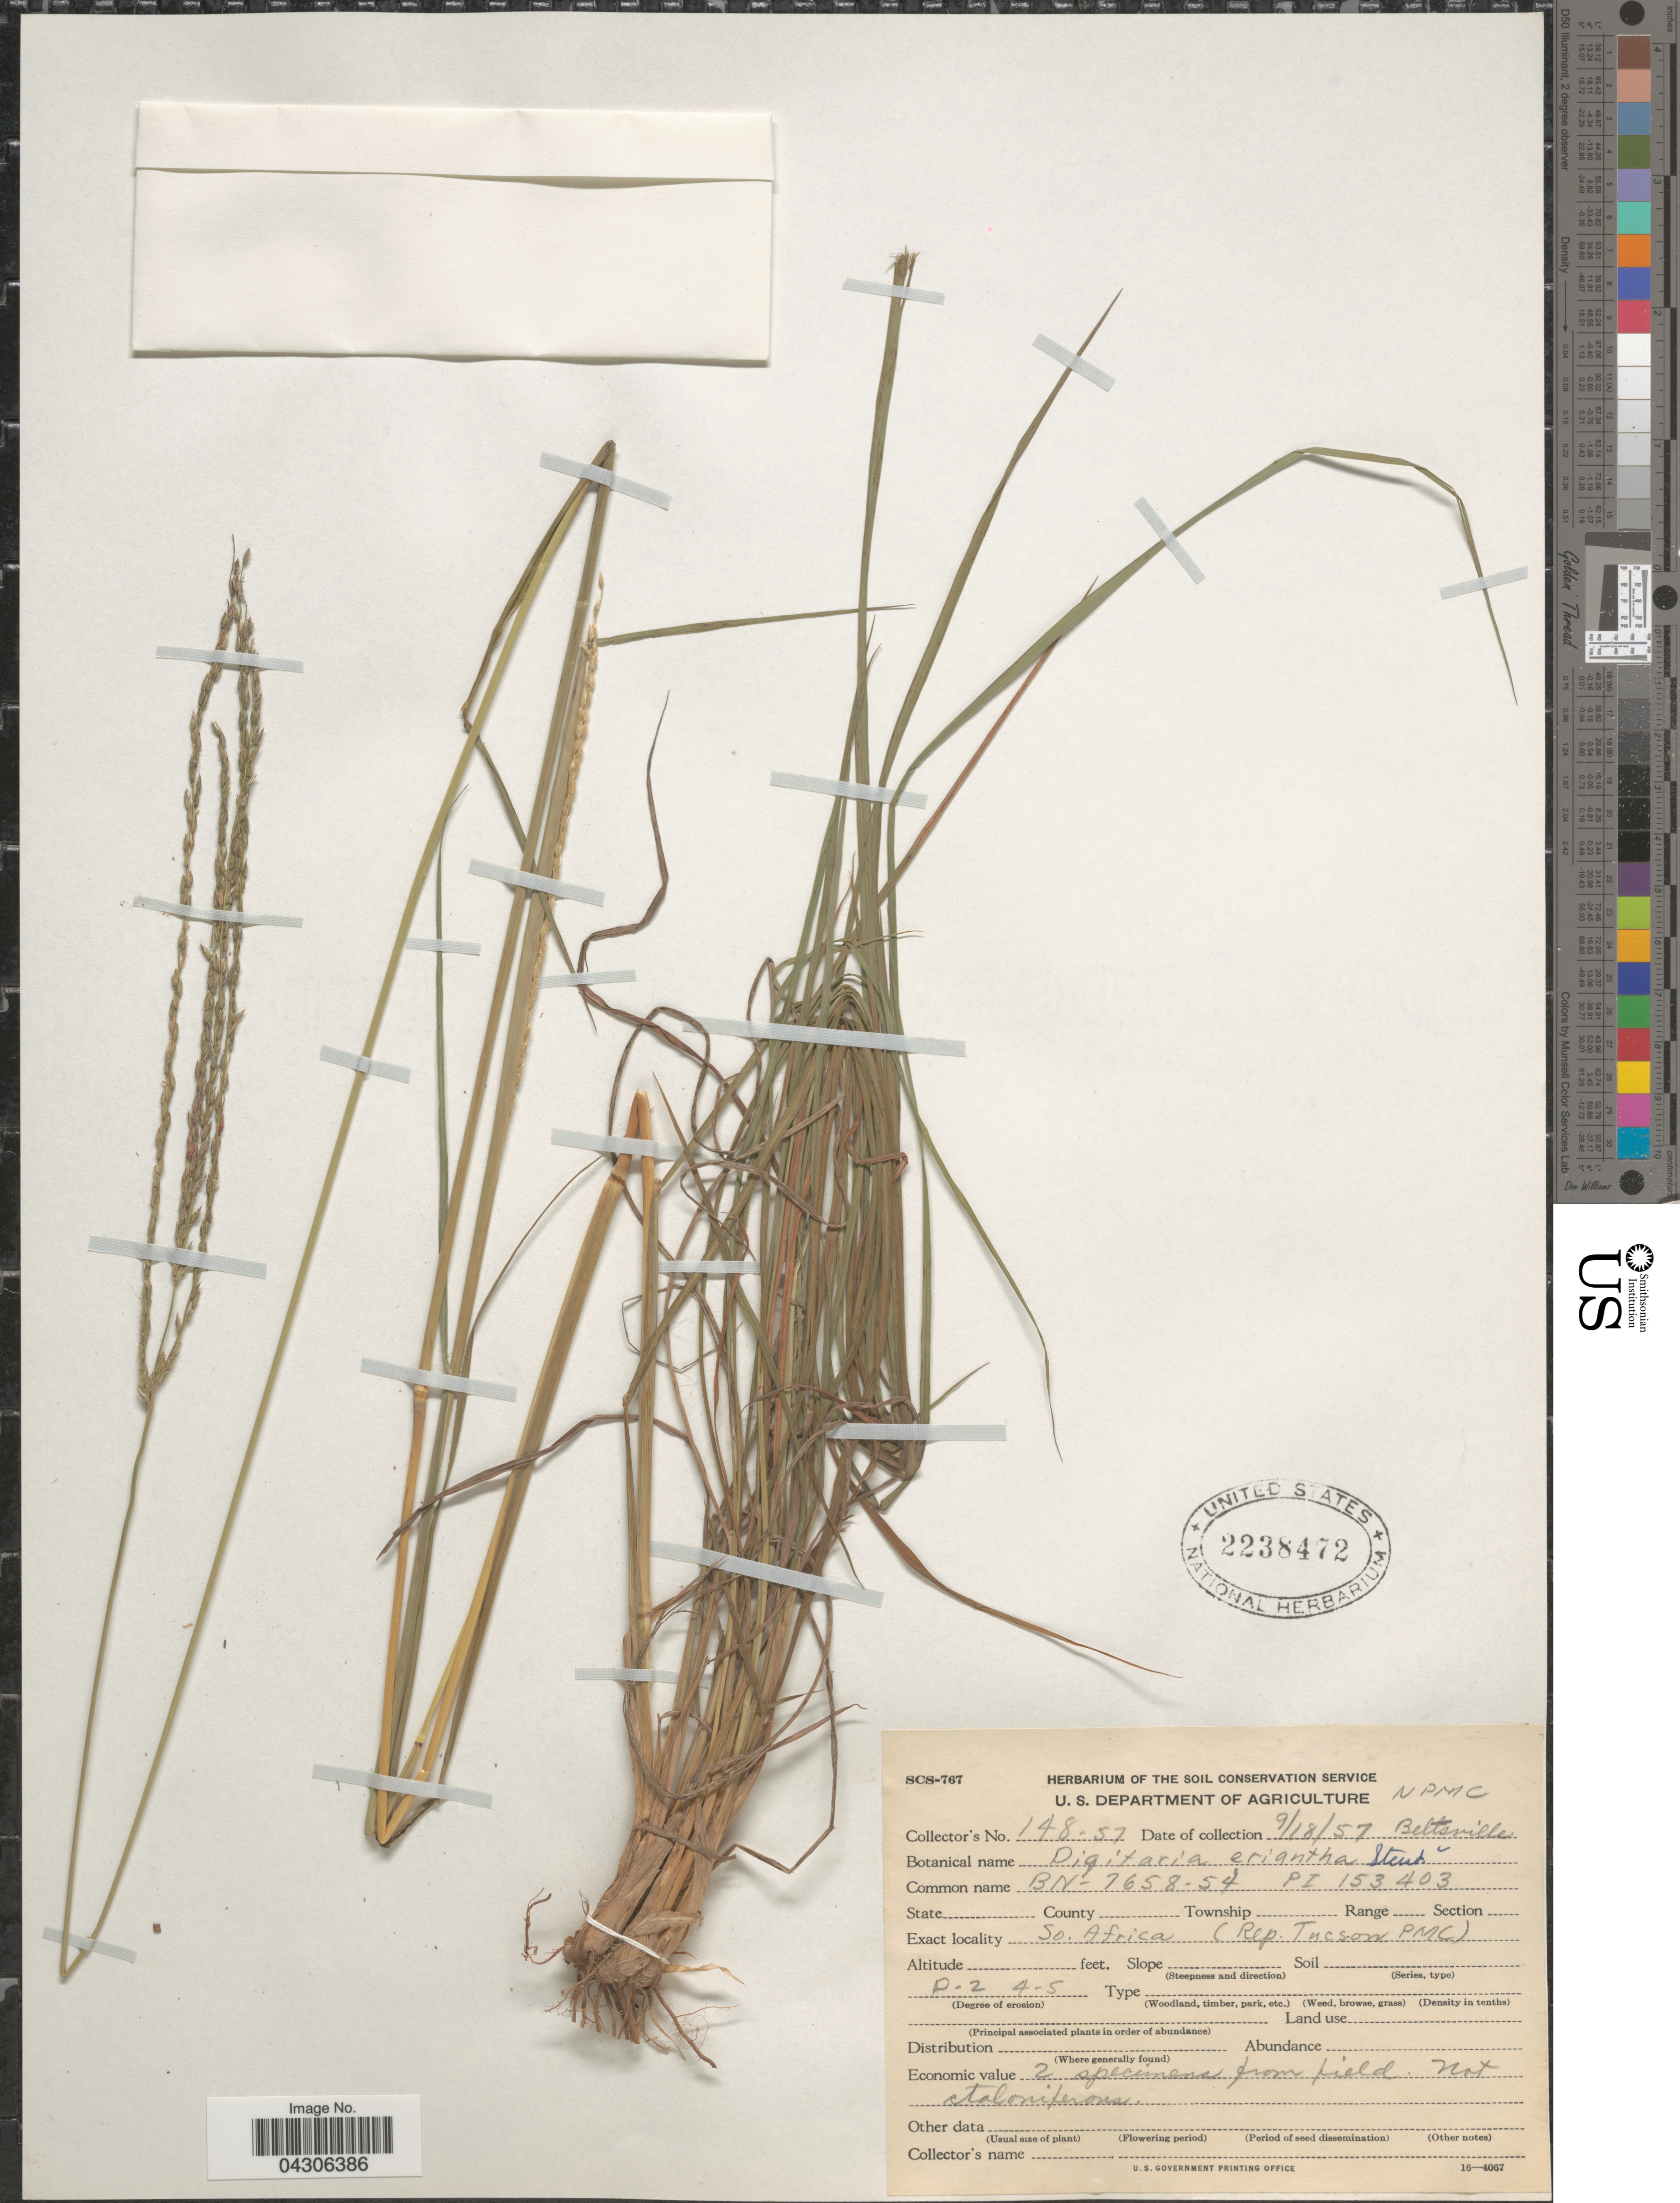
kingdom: Plantae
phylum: Tracheophyta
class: Liliopsida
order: Poales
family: Poaceae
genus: Digitaria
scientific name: Digitaria eriantha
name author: Steud.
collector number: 148-57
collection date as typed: Transcribed d/m/y: 18/9/57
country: United States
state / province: Maryland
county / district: Prince George's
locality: NPMC Beltsville.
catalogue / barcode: US 2238472